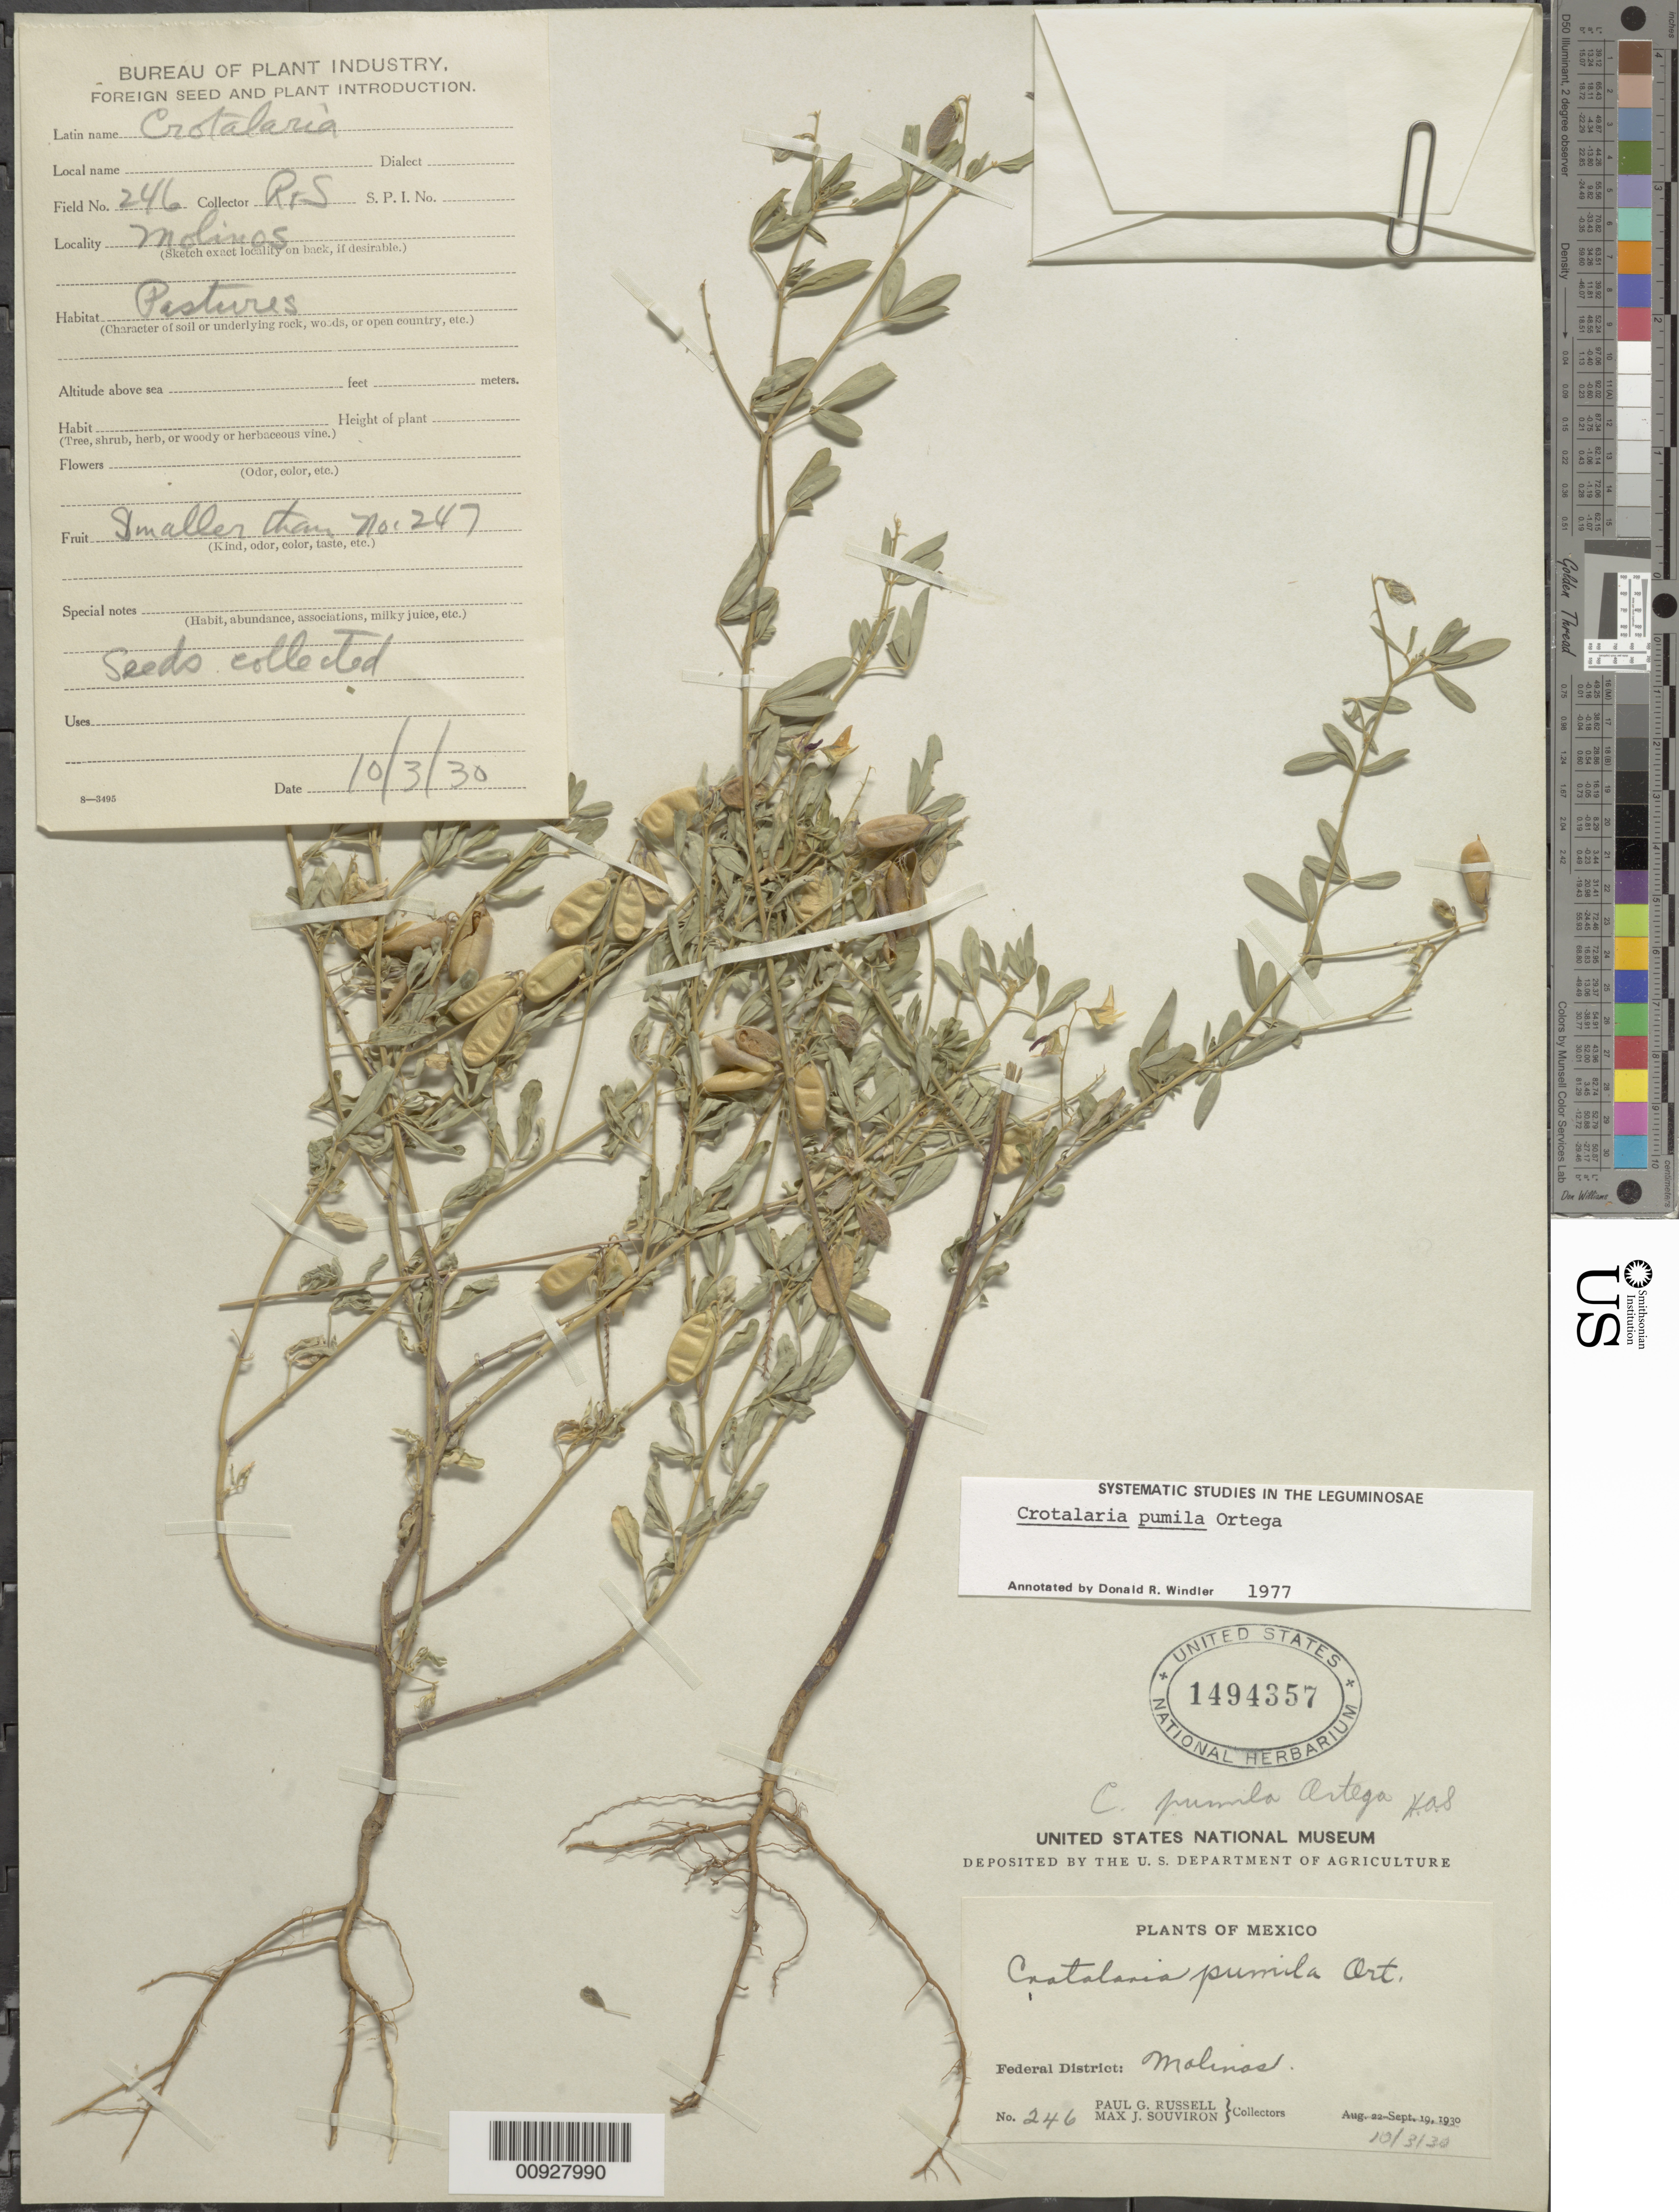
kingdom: Plantae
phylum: Tracheophyta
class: Magnoliopsida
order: Fabales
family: Fabaceae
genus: Crotalaria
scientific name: Crotalaria pumila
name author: Ortega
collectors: P. G. Russell & M. J. Souviron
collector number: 246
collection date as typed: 03 Oct 1930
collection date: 1930-10-03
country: Mexico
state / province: Distrito Federal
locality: Federal District: Molinos.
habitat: Pastures.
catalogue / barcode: US 1494357